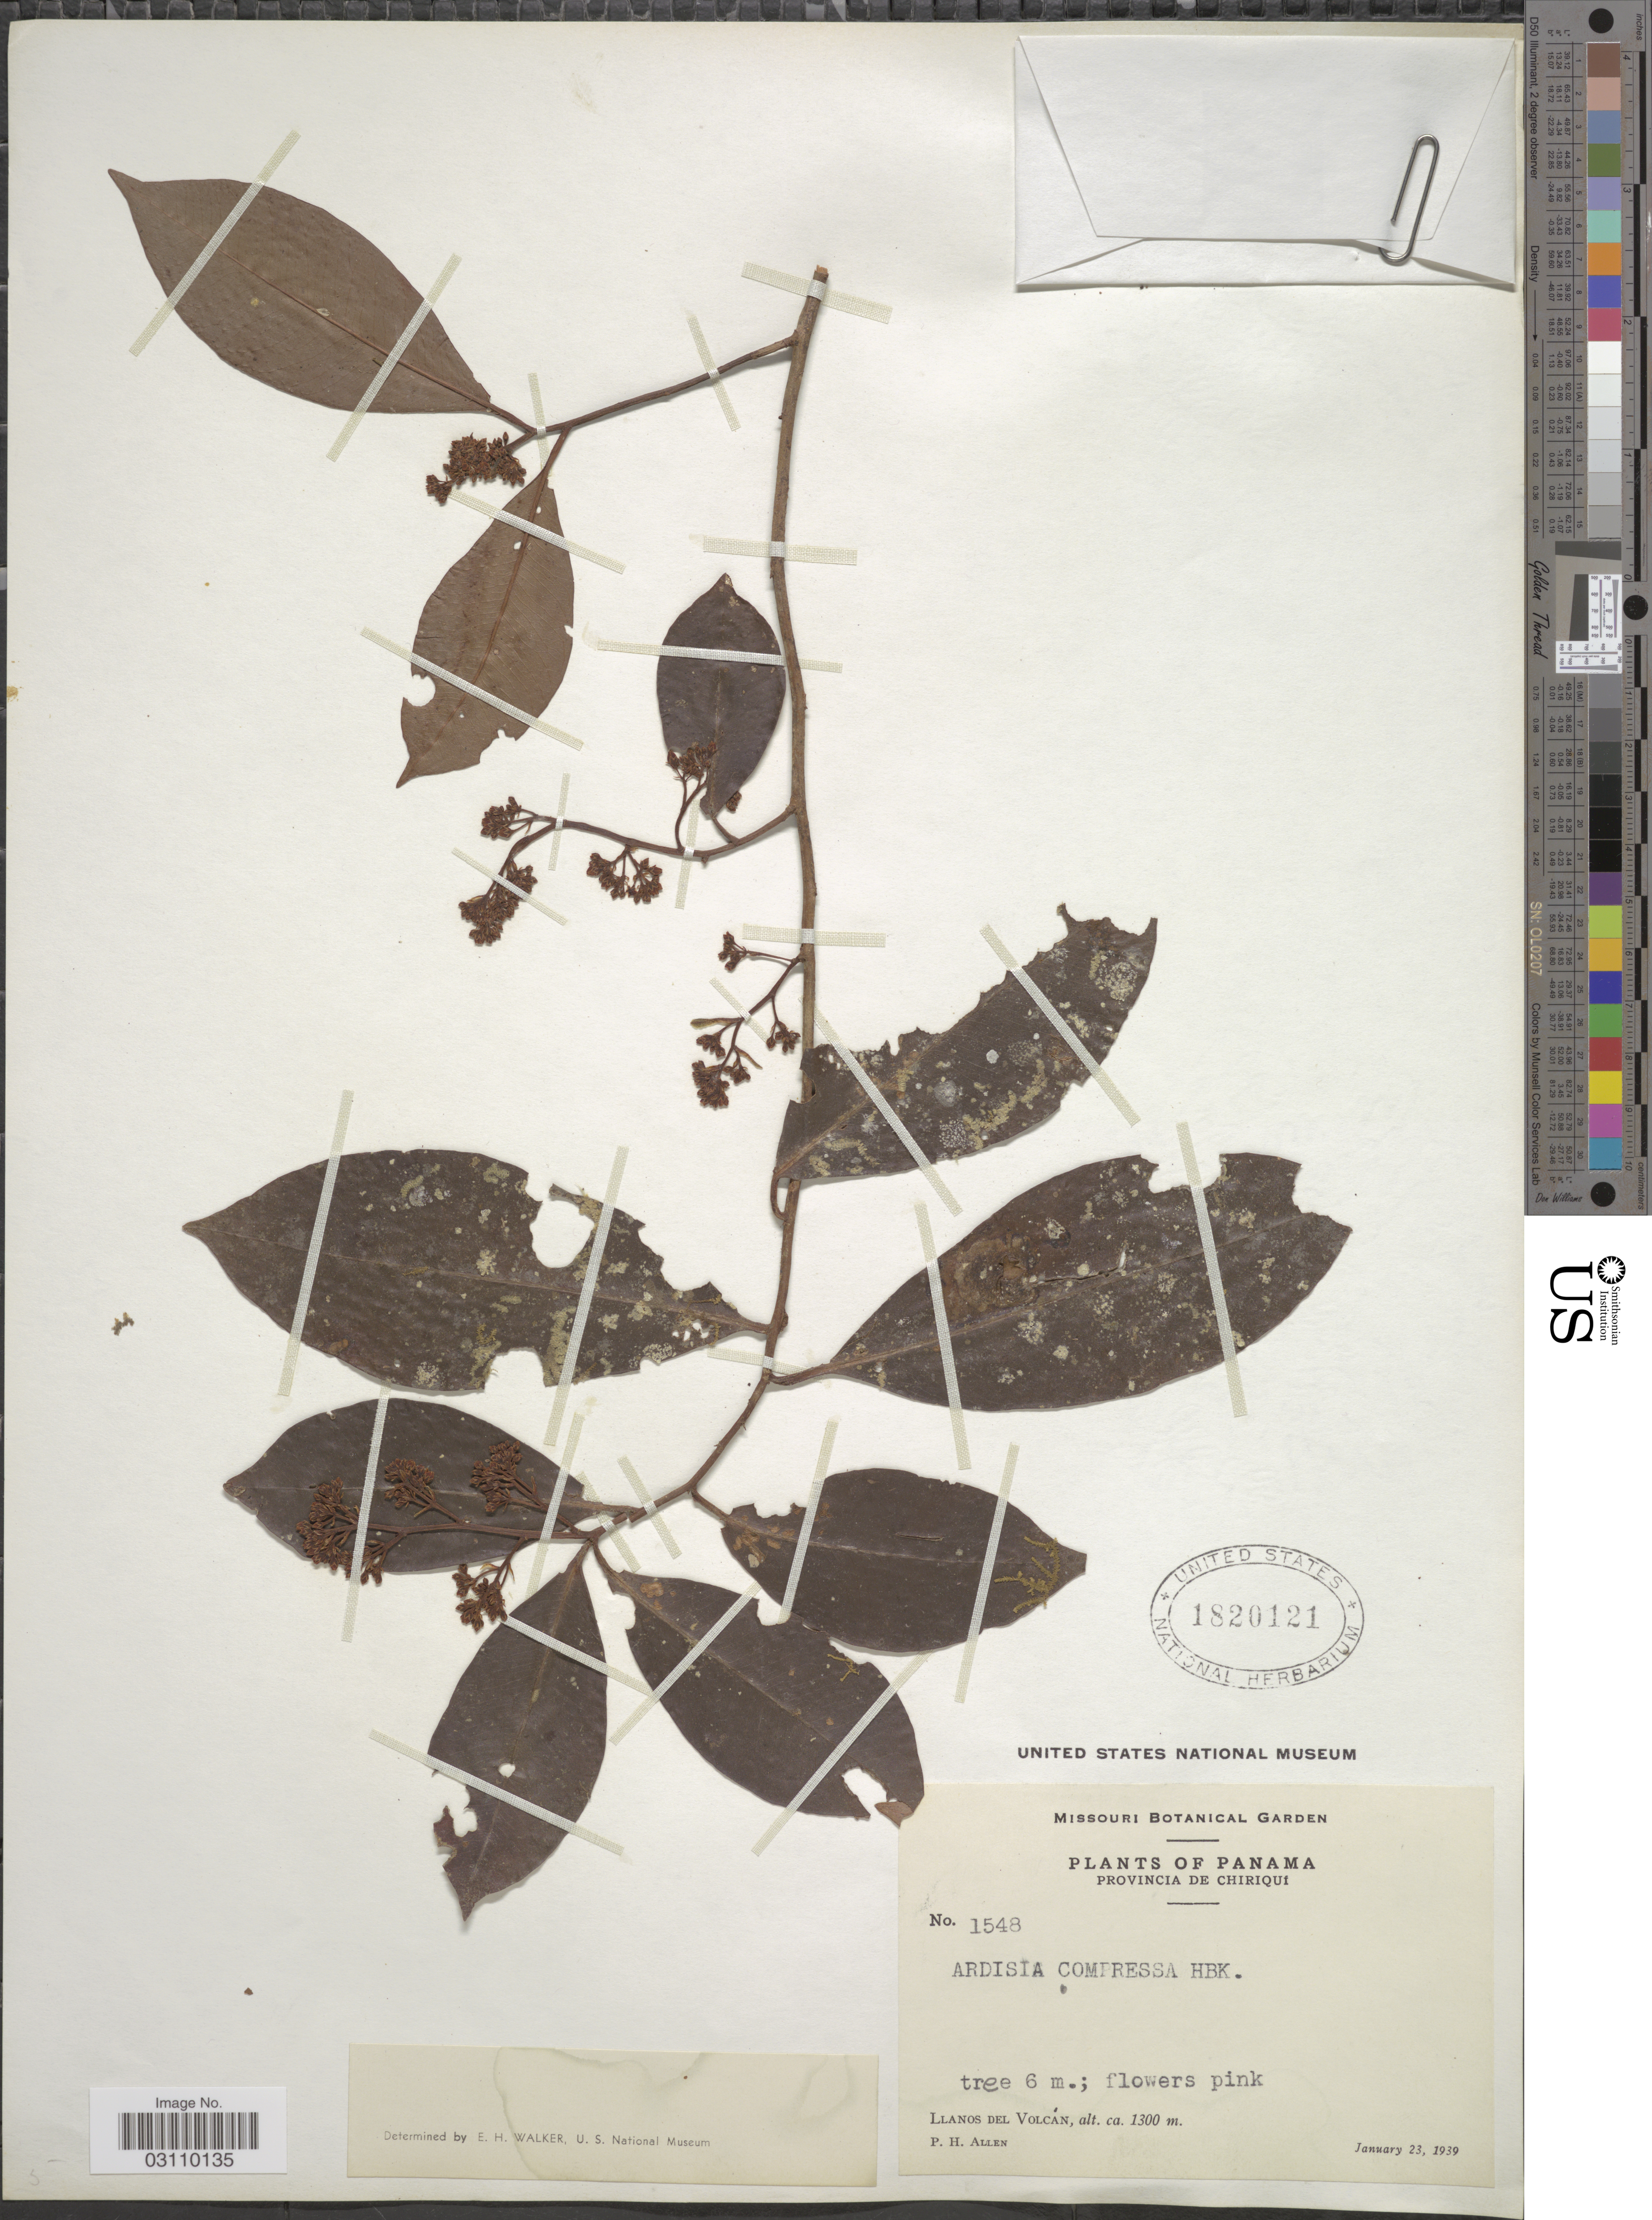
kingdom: Plantae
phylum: Tracheophyta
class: Magnoliopsida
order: Ericales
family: Primulaceae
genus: Ardisia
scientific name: Ardisia compressa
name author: Kunth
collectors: P. H. Allen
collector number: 1548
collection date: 1939-01-23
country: Panama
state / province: Chiriqui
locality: Llanos del Volcán.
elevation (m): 1300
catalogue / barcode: US 1820121